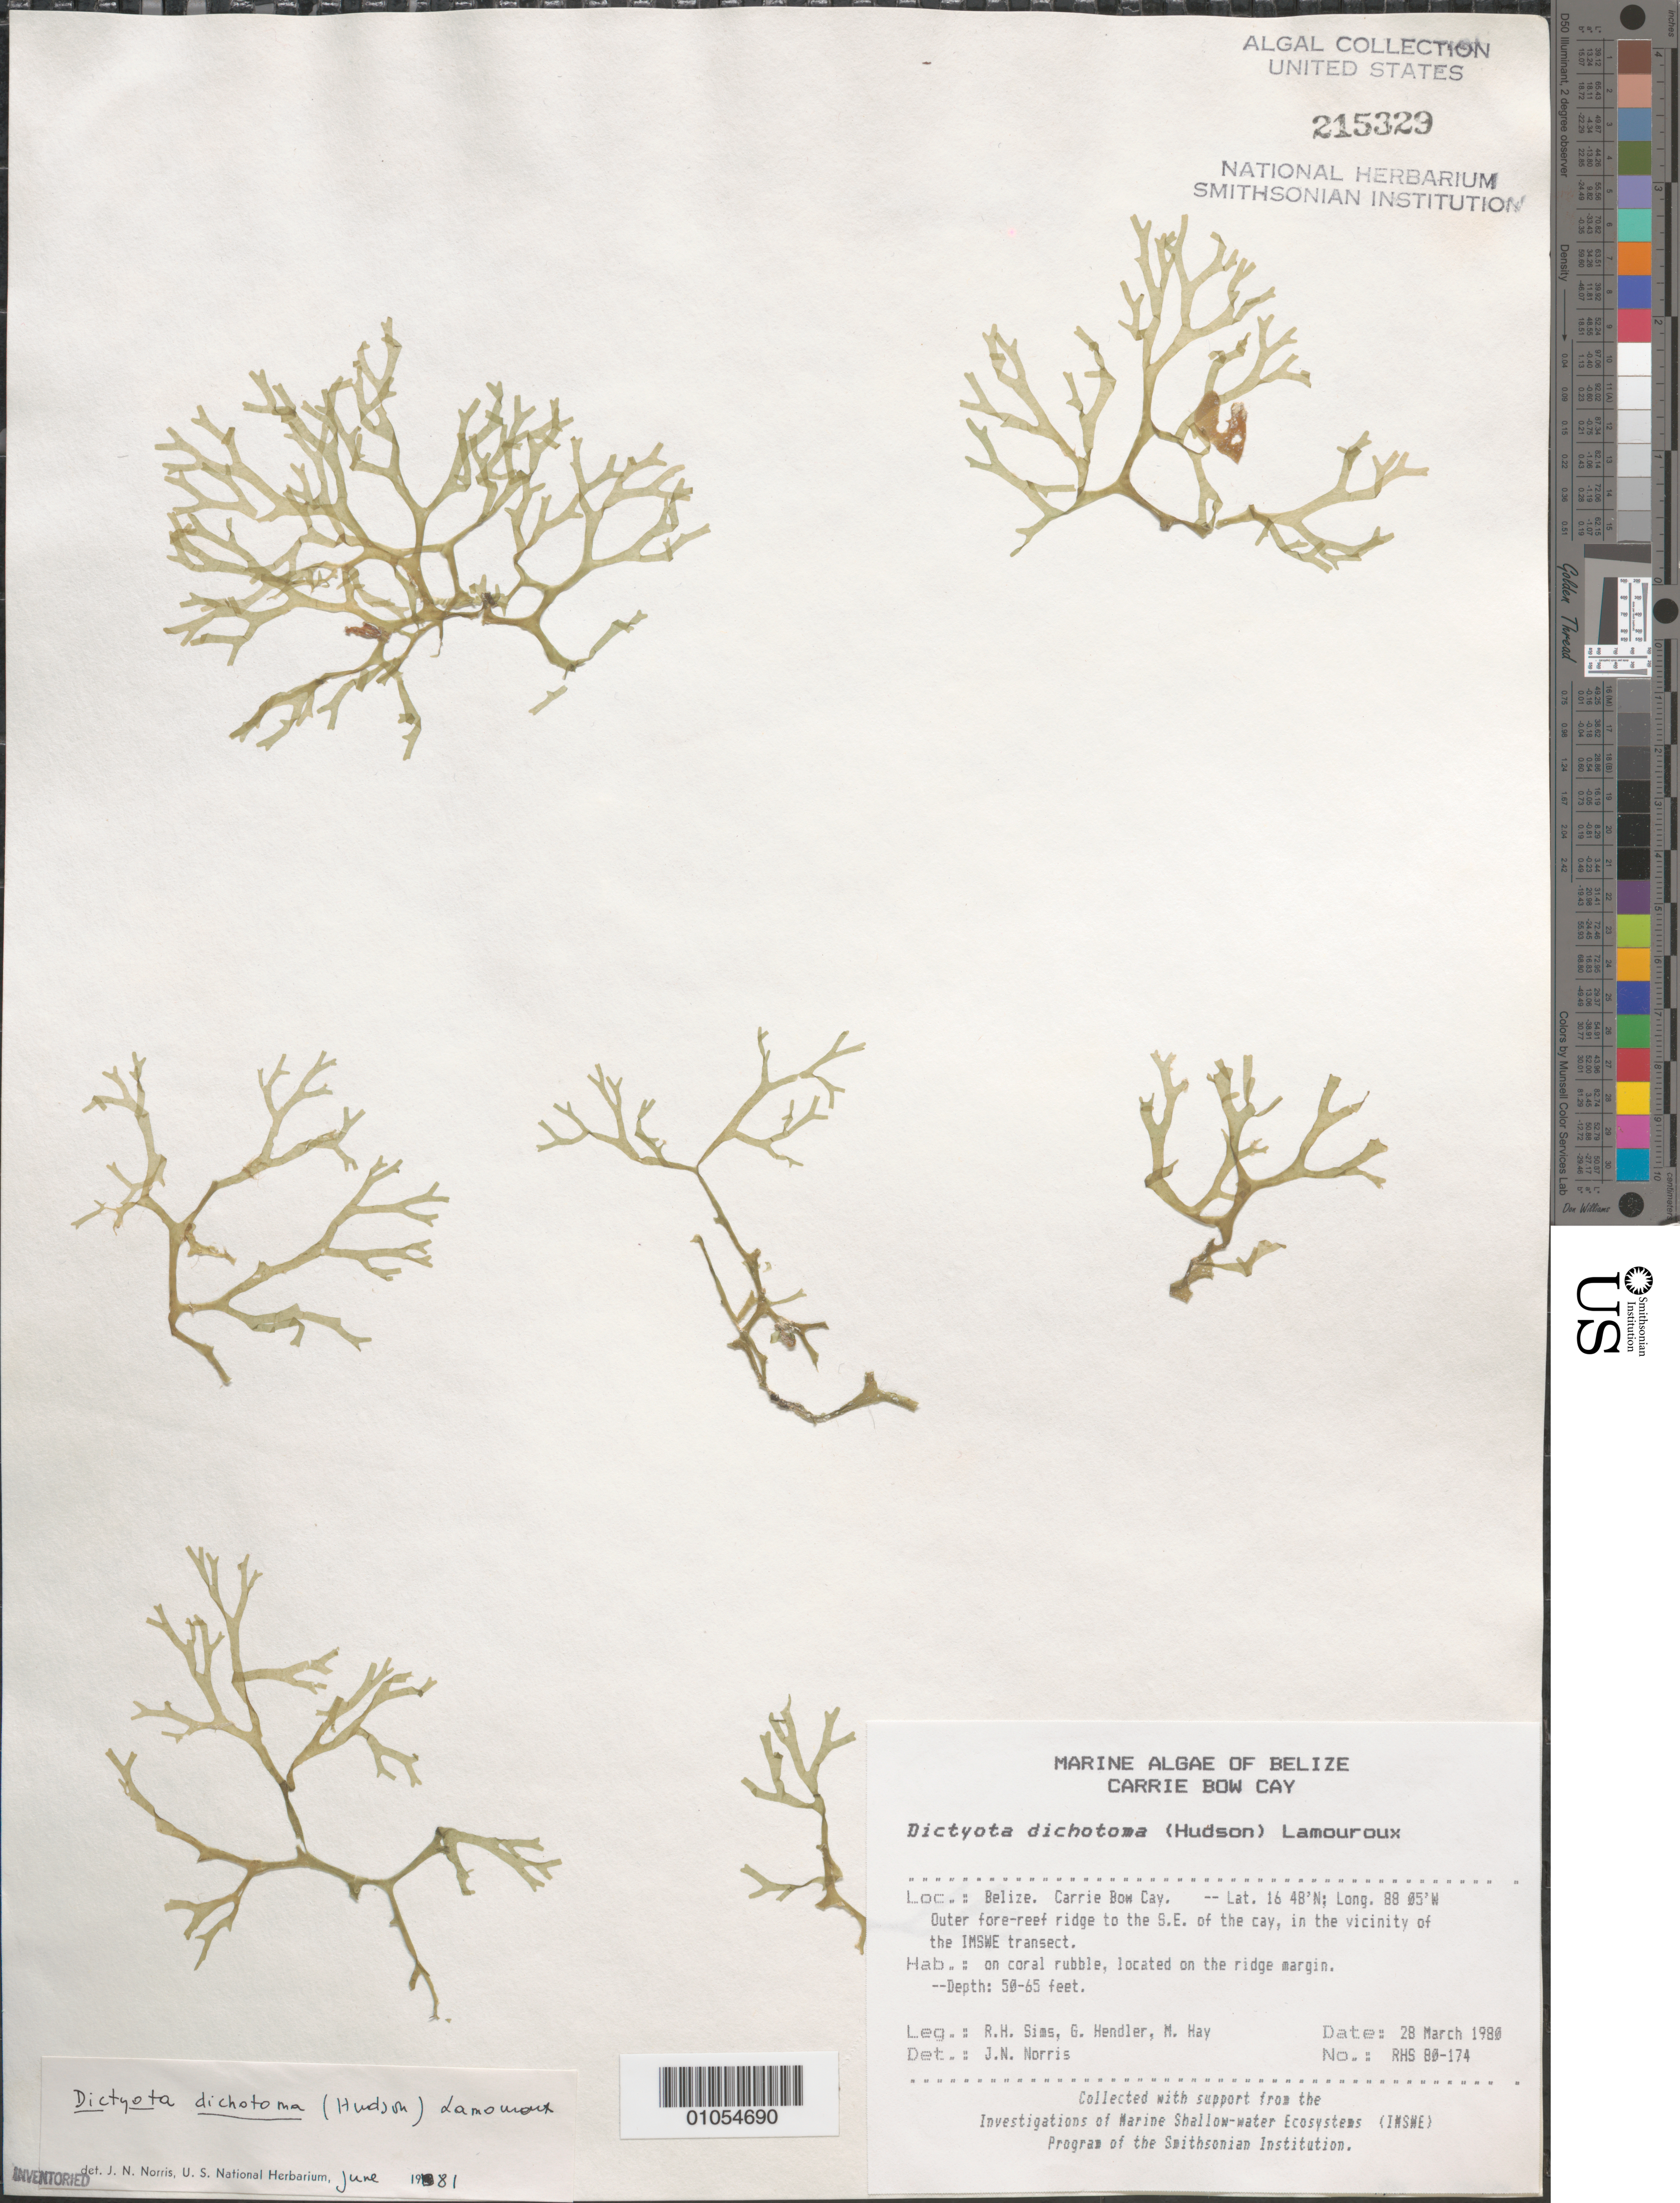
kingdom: Chromista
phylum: Ochrophyta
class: Phaeophyceae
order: Dictyotales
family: Dictyotaceae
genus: Dictyota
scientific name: Dictyota dichotoma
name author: (Huds.) J.V.Lamouroux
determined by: Norris, James N.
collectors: R. H. Sims, G. Hendler & M. E. Hay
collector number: RHS 80-174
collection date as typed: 28 Mar 1980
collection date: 1980-03-28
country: Belize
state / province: Stann Creek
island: Carrie Bow Cay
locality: Southeast of Carrie Bow Cay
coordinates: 16 48'N, 88 05'W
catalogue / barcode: US 215329